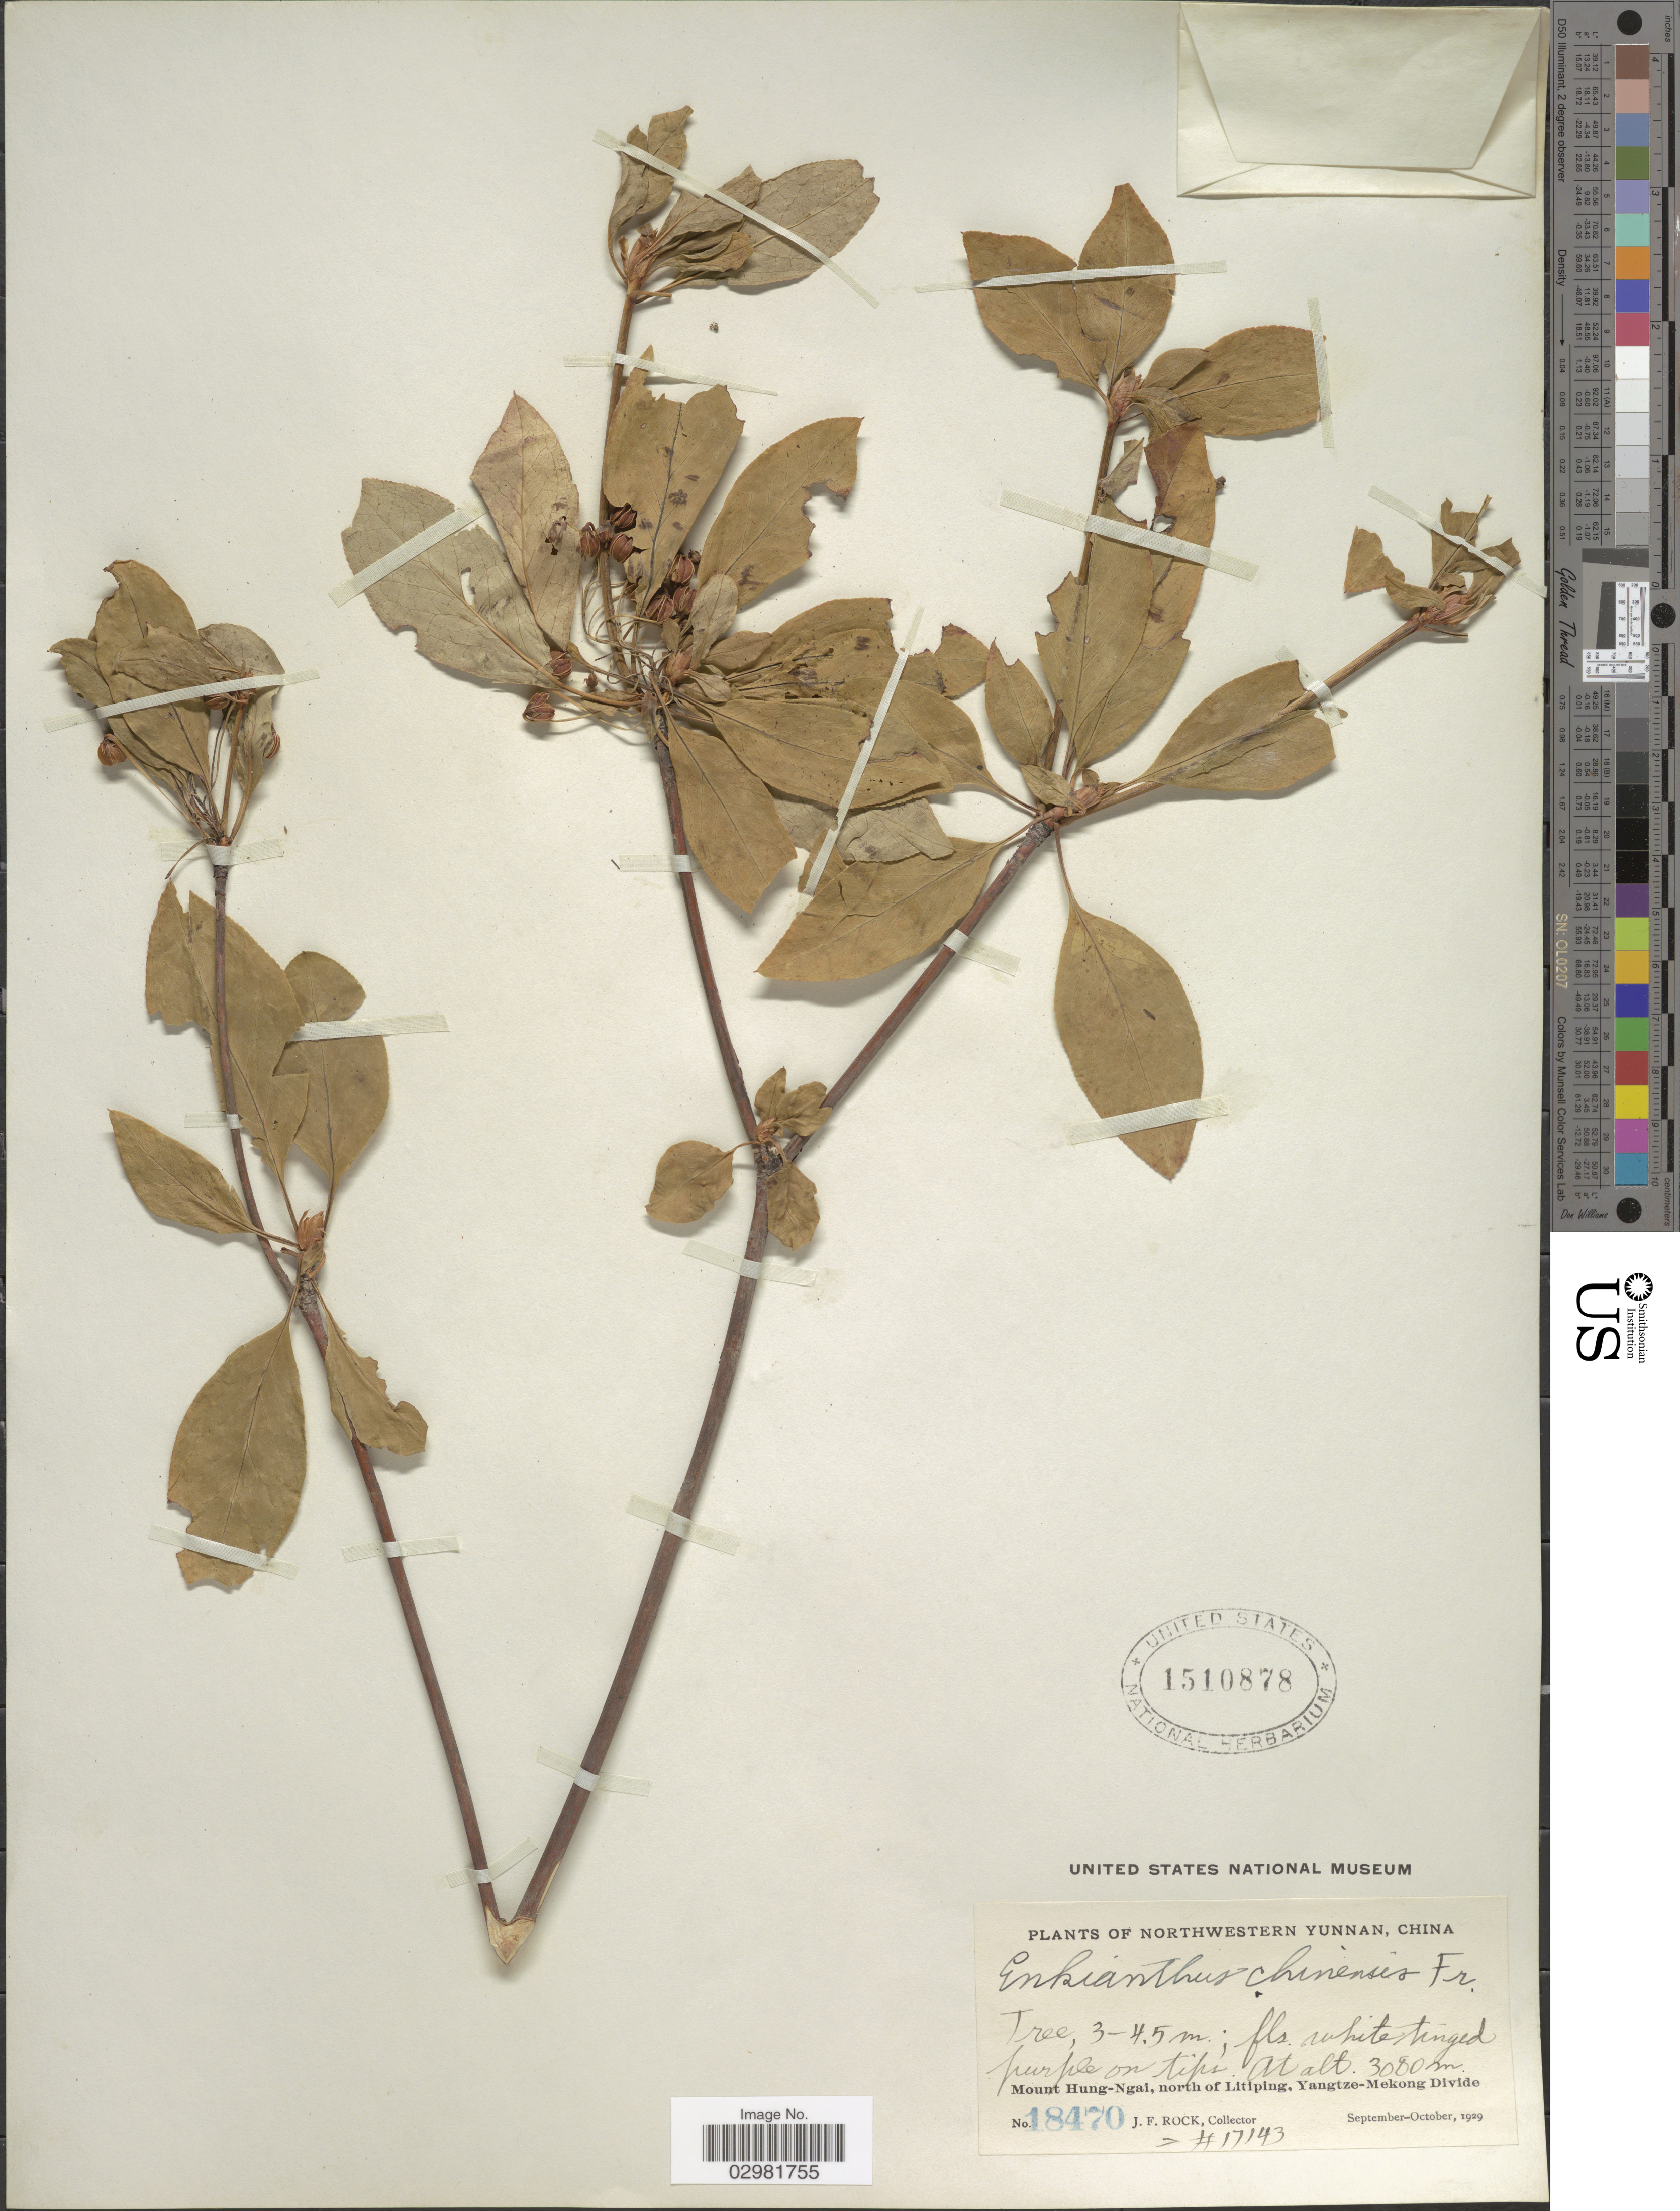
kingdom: Plantae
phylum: Tracheophyta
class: Magnoliopsida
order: Ericales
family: Ericaceae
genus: Enkianthus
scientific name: Enkianthus chinensis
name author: Franch.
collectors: J. Rock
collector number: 18470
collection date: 1929-09/1929-10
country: China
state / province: Yunnan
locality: Northwestern Yunnan. Mount Hung-Ngai, north of Litiping, Yangtze-Mekong Divide.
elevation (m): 3080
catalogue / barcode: US 1510878